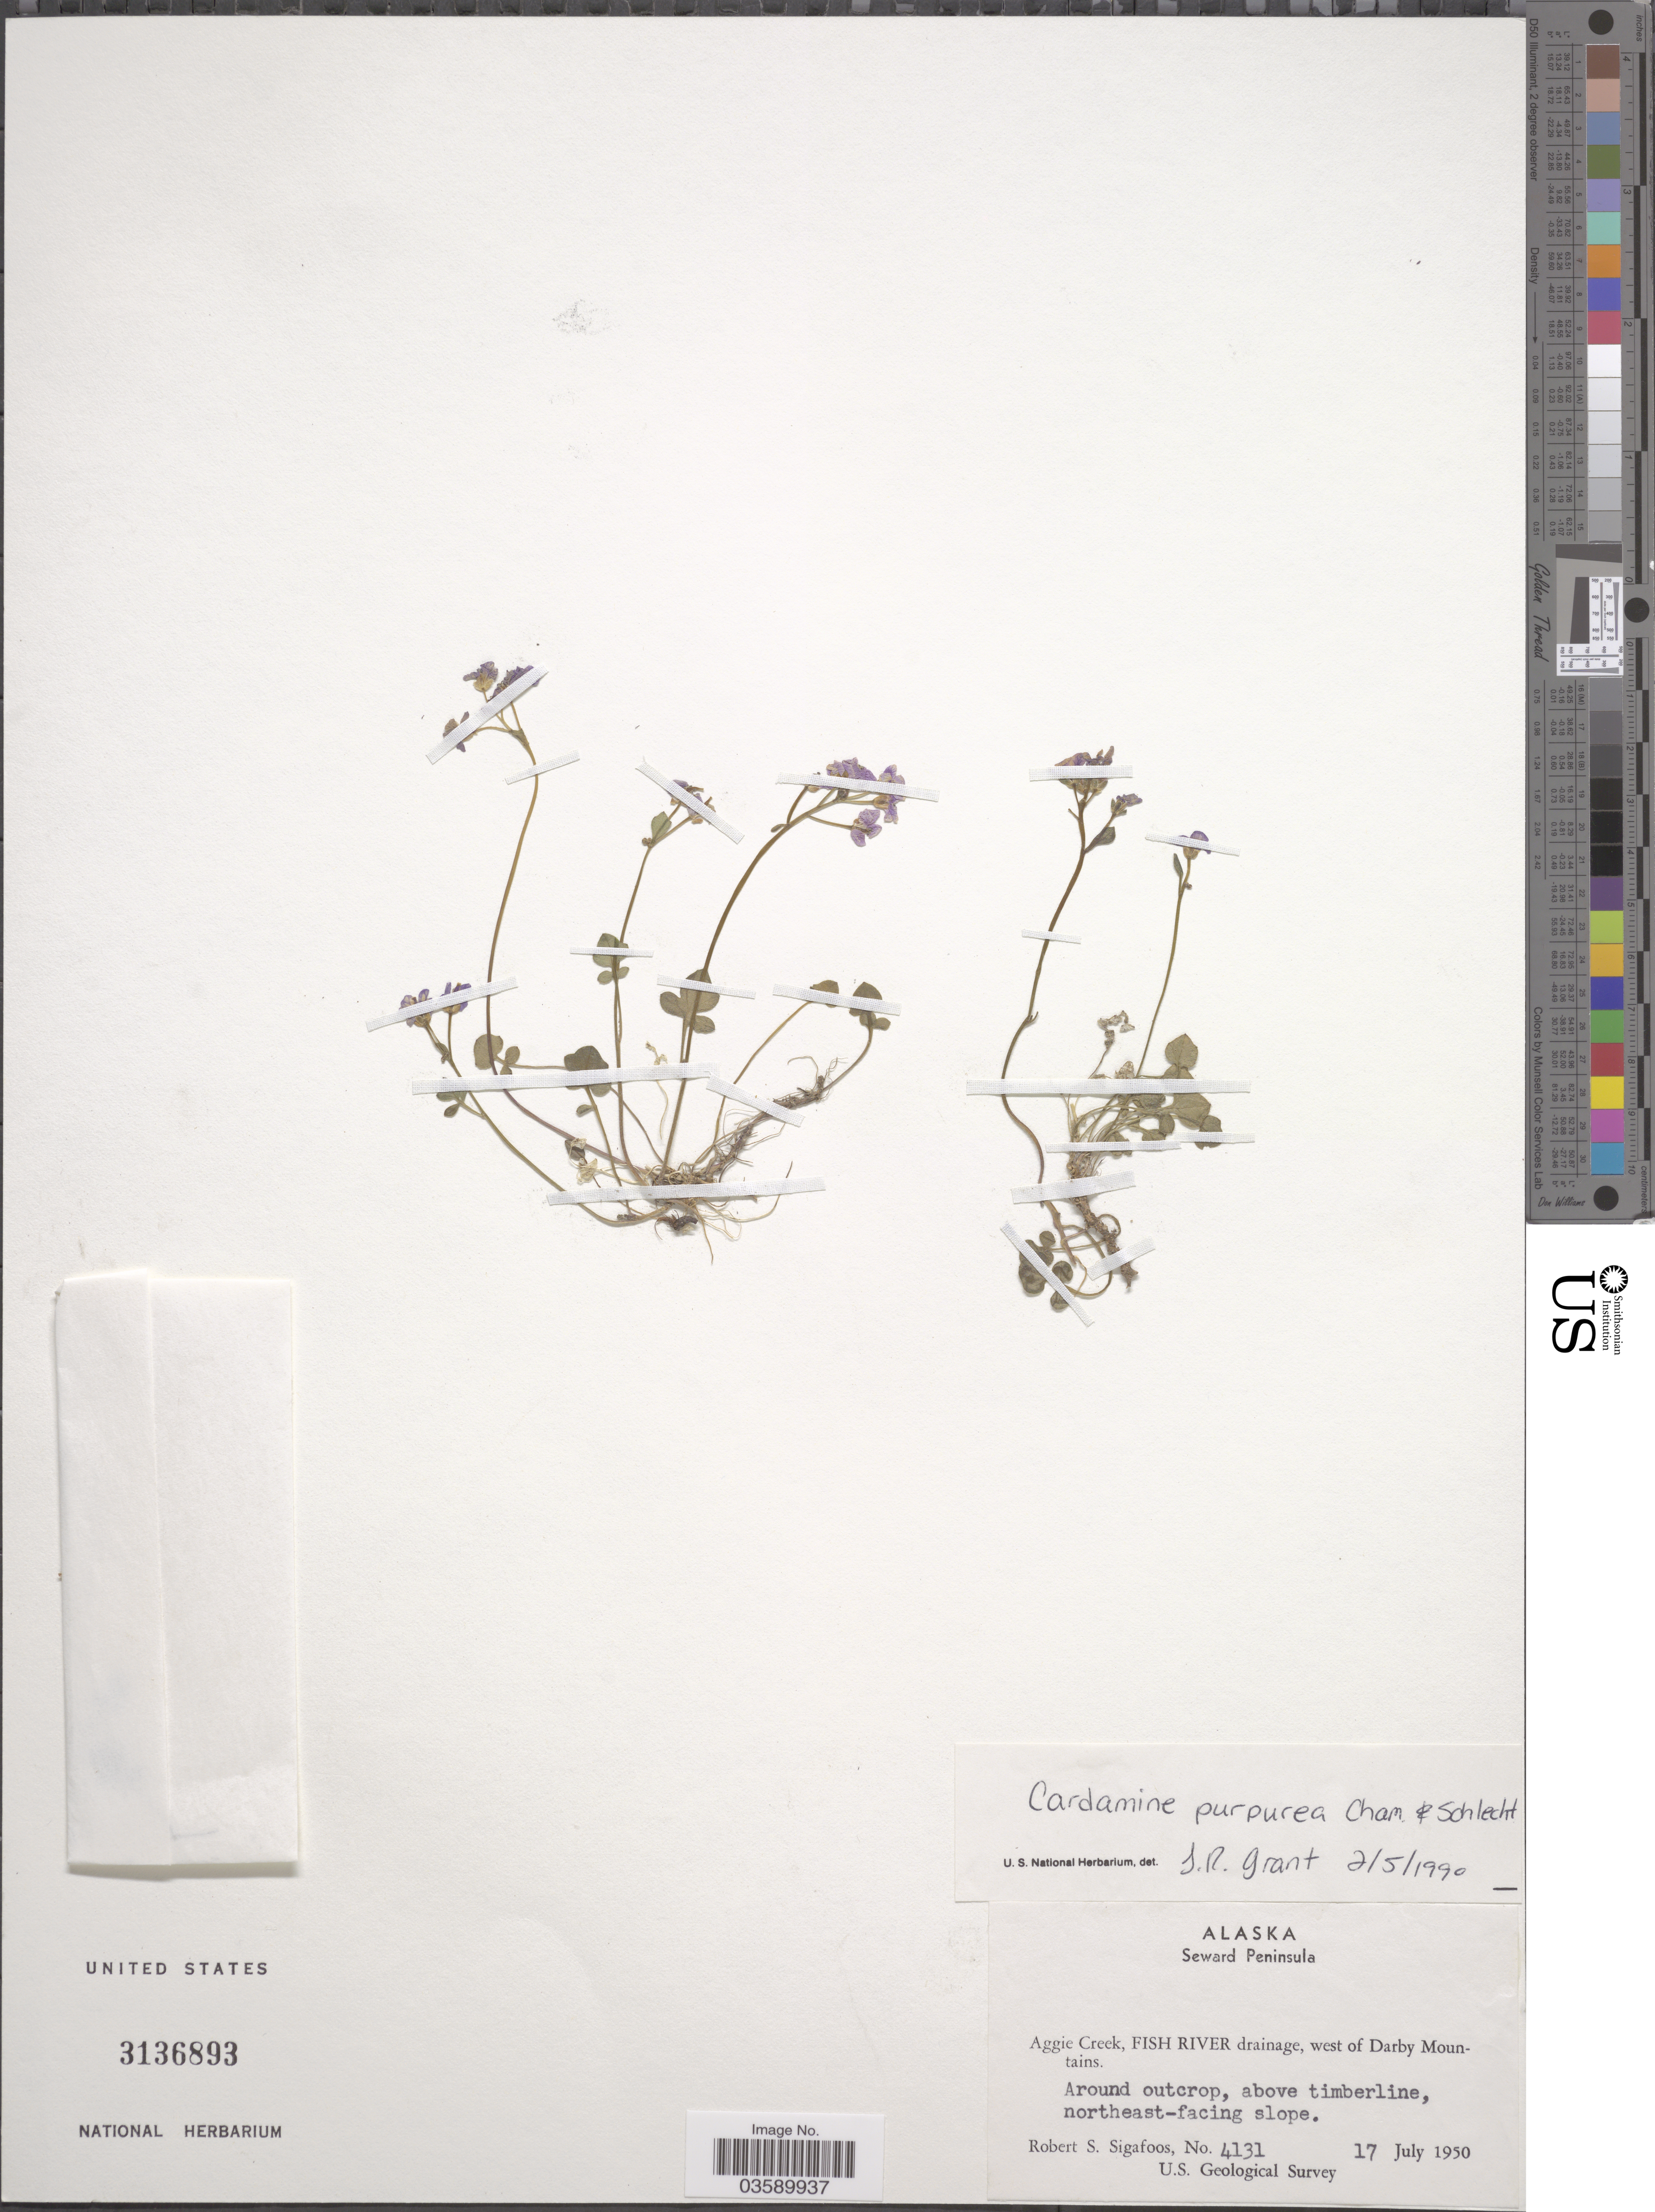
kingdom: Plantae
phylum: Tracheophyta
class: Magnoliopsida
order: Brassicales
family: Brassicaceae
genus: Cardamine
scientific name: Cardamine purpurea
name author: Cham. & Schltdl.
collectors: R. Sigafoos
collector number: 4131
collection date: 1950-07-17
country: United States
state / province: Alaska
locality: Seward Peninsula. Aggie Creek, Fish River drainage, west of Darby Mountains.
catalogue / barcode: US 3136893